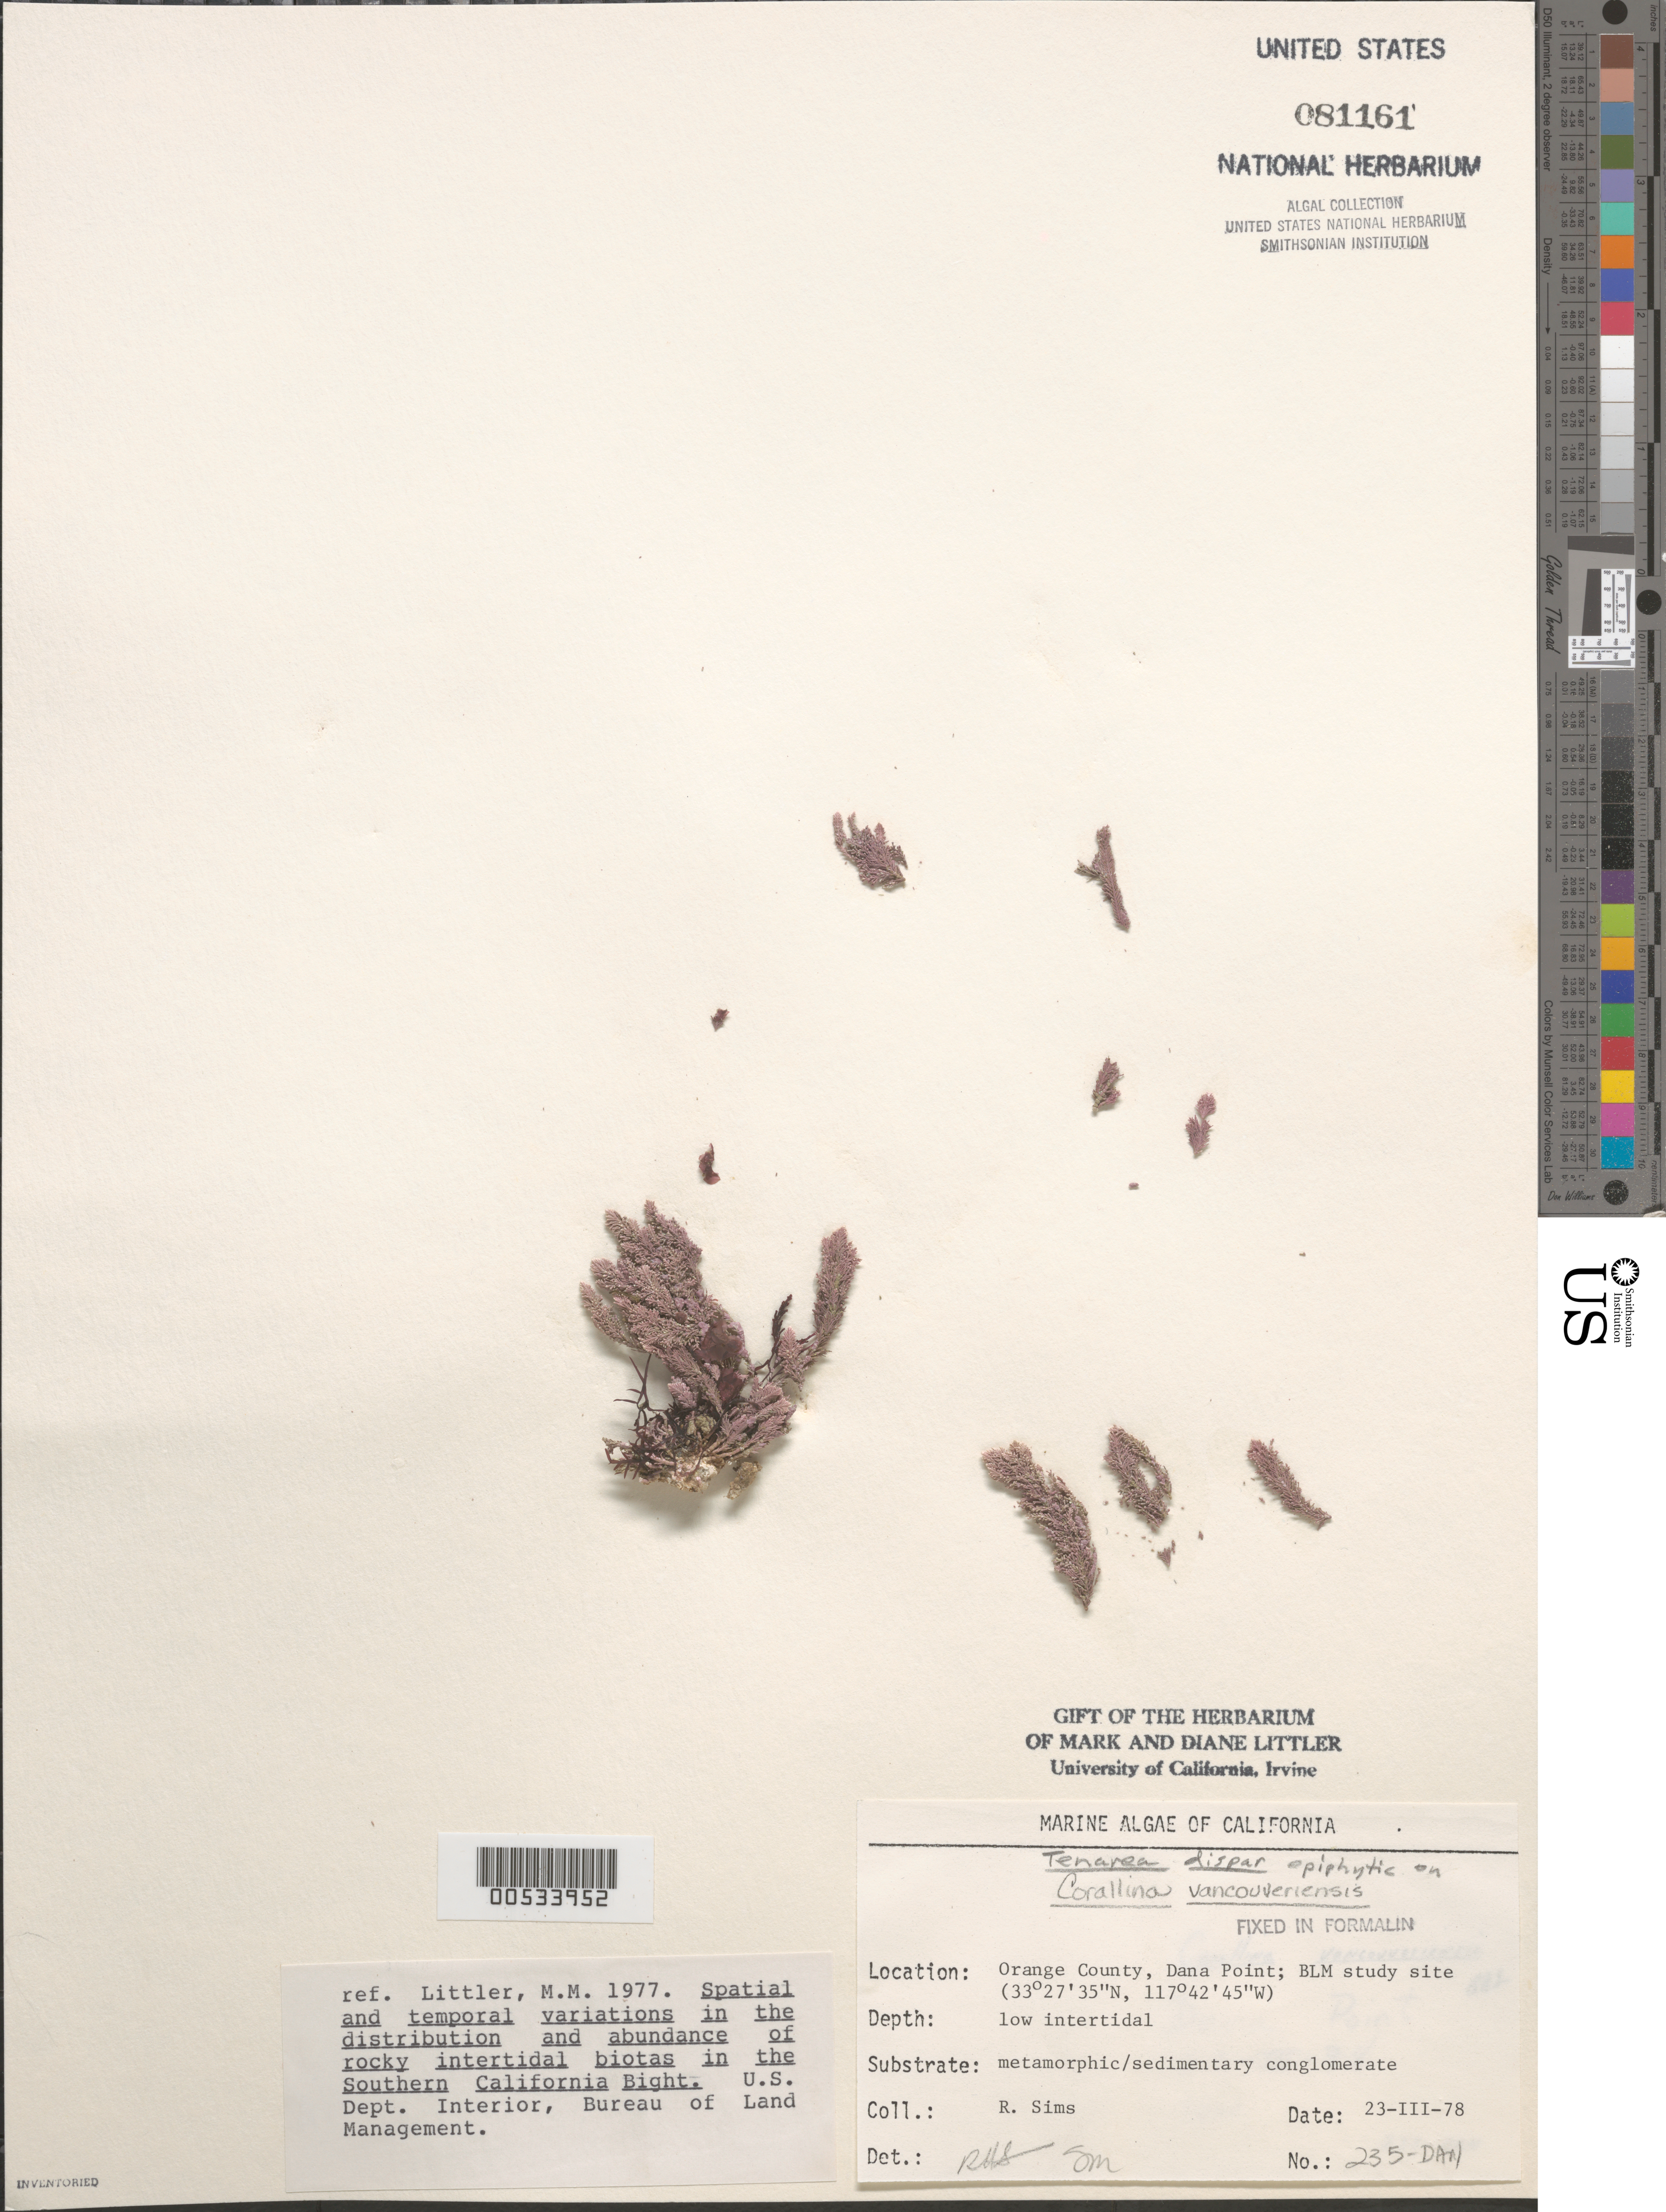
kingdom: Plantae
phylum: Rhodophyta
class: Florideophyceae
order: Corallinales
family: Lithophyllaceae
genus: Lithophyllum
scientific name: Lithophyllum dispar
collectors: R. H. Sims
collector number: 235-DAN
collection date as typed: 23 Mar 1978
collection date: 1978-03-23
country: United States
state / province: California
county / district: Orange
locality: Dana Point, 1 km north of marina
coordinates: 33 27'35"N, 117 42'45"W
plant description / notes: BLM-SOCALBIGHT Rocky Intertidal Survey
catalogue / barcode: US 81161